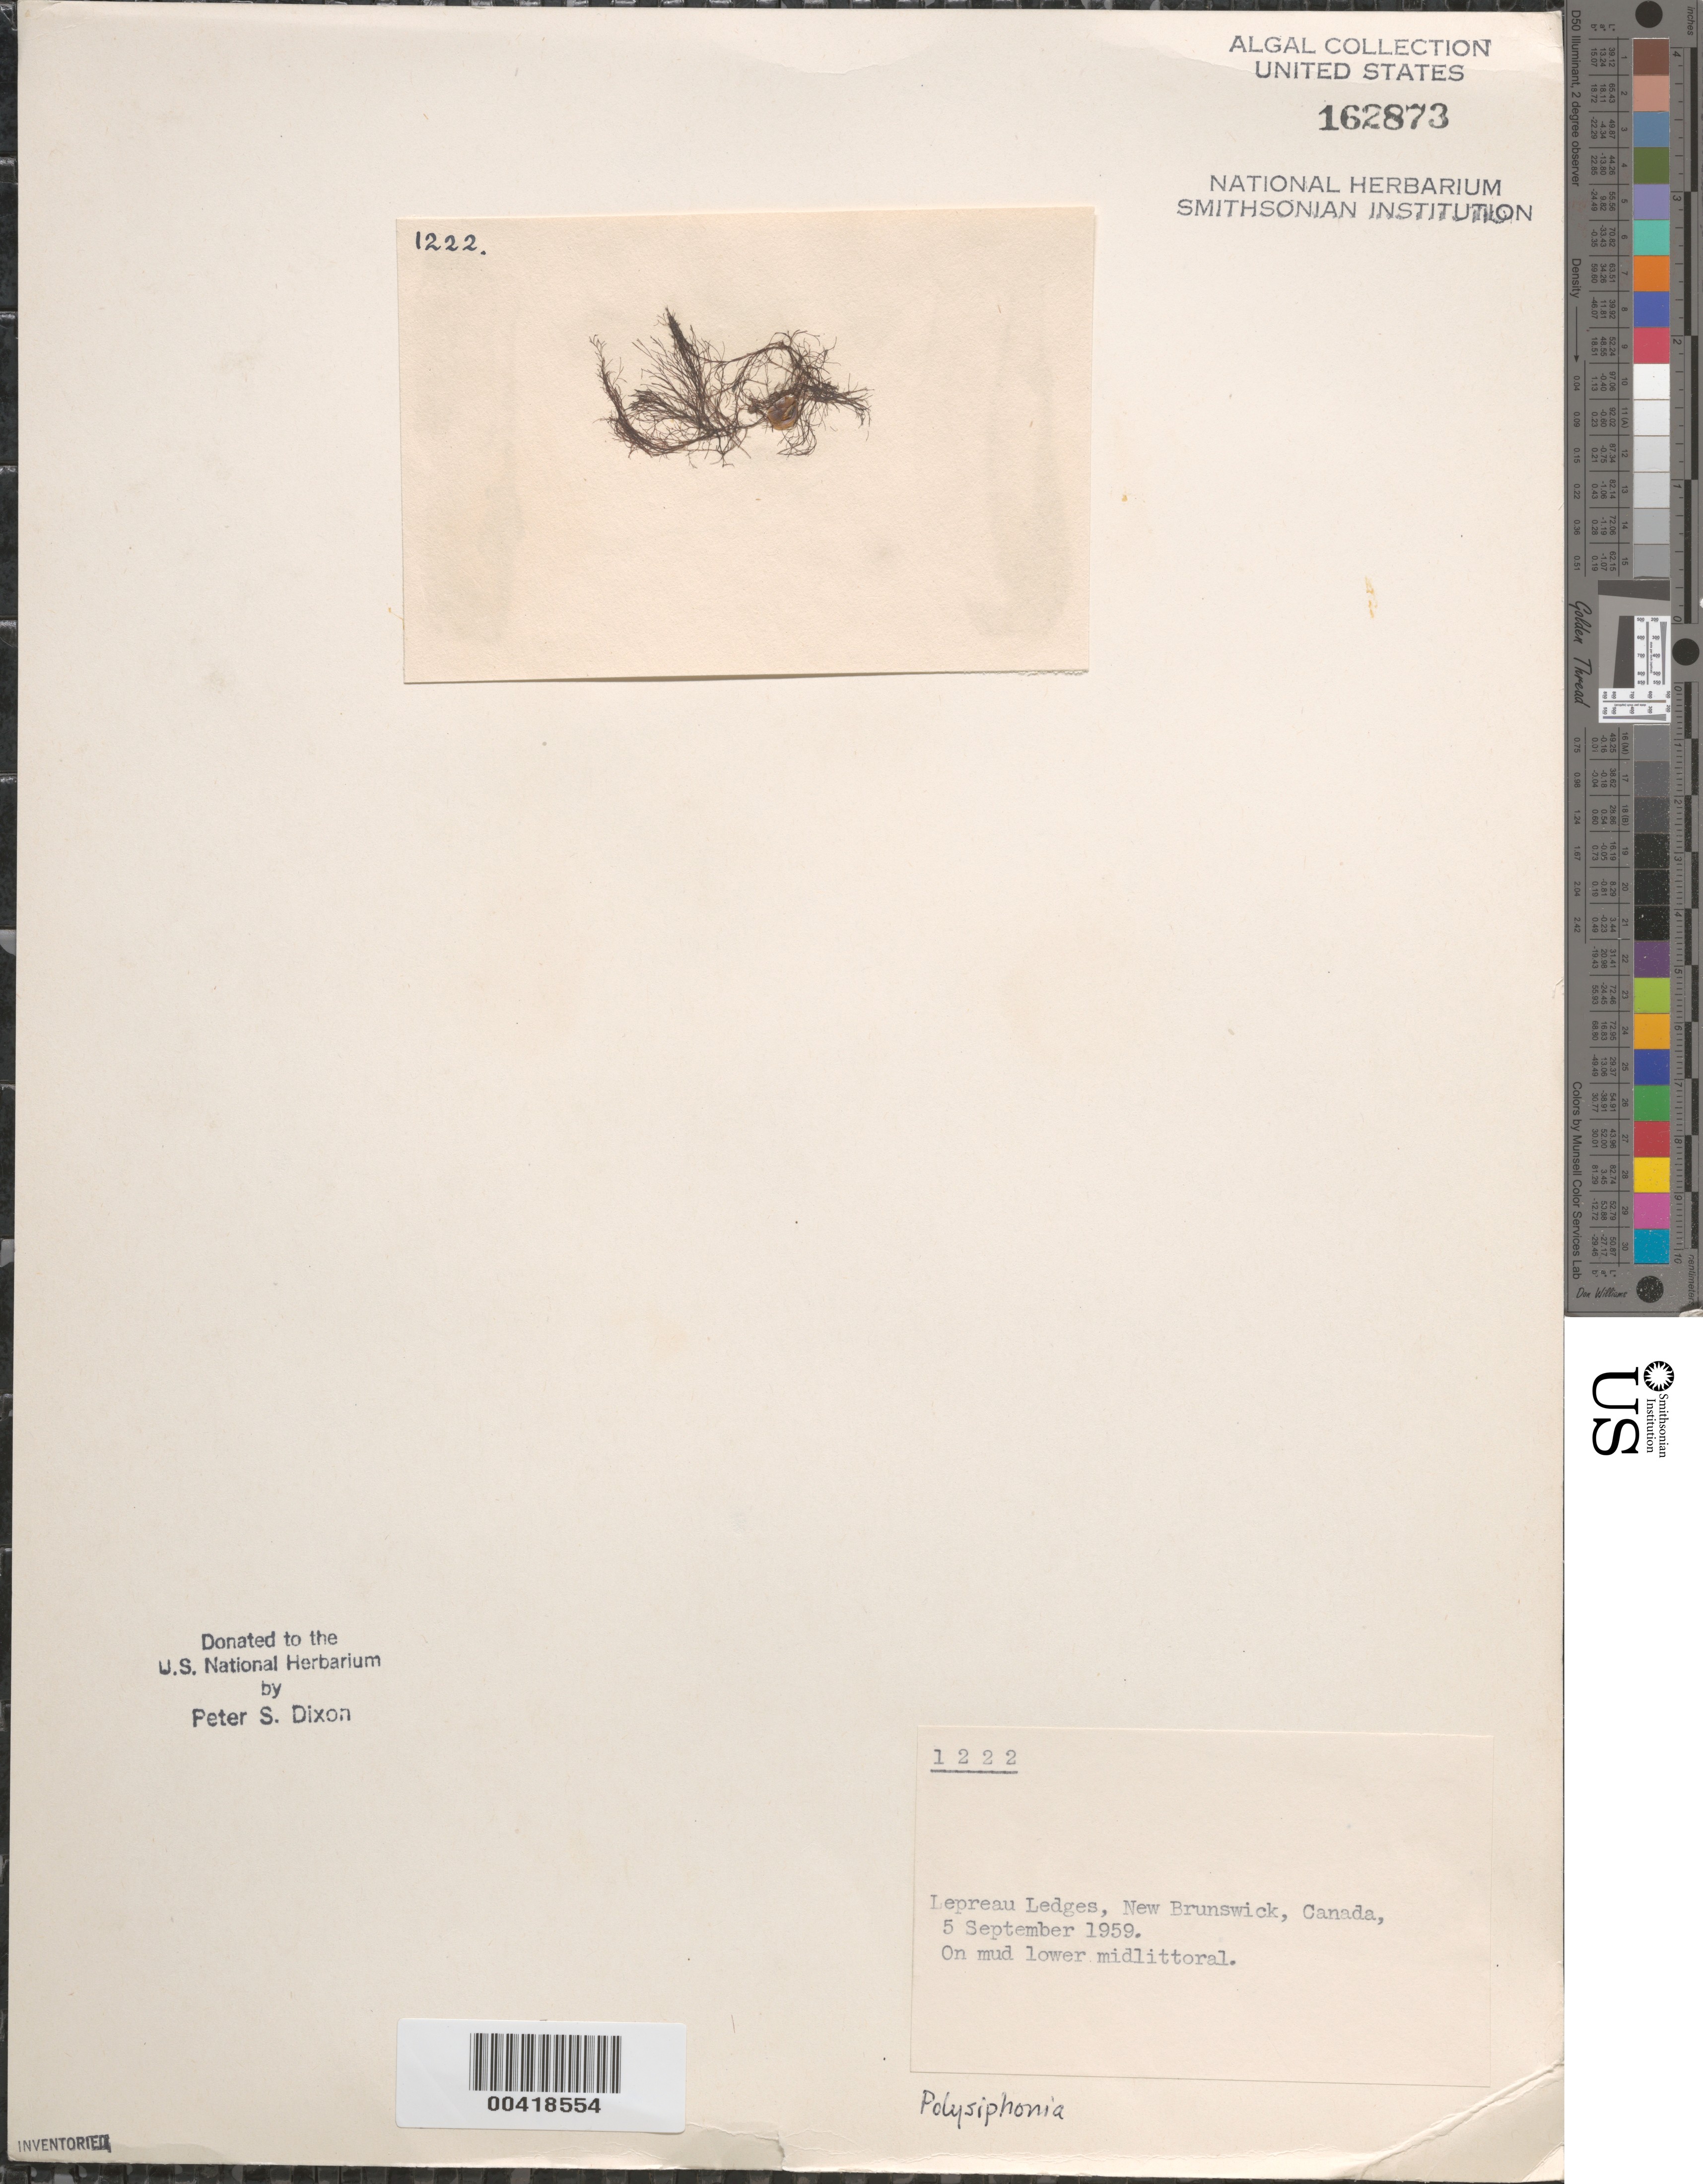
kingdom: Plantae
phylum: Rhodophyta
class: Florideophyceae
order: Ceramiales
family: Rhodomelaceae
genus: Polysiphonia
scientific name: Polysiphonia sp.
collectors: P. S. Dixon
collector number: PSD 1222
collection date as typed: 05 Sep 1959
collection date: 1959-09-05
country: Canada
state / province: New Brunswick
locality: Lepreau ledges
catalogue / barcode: US 162873